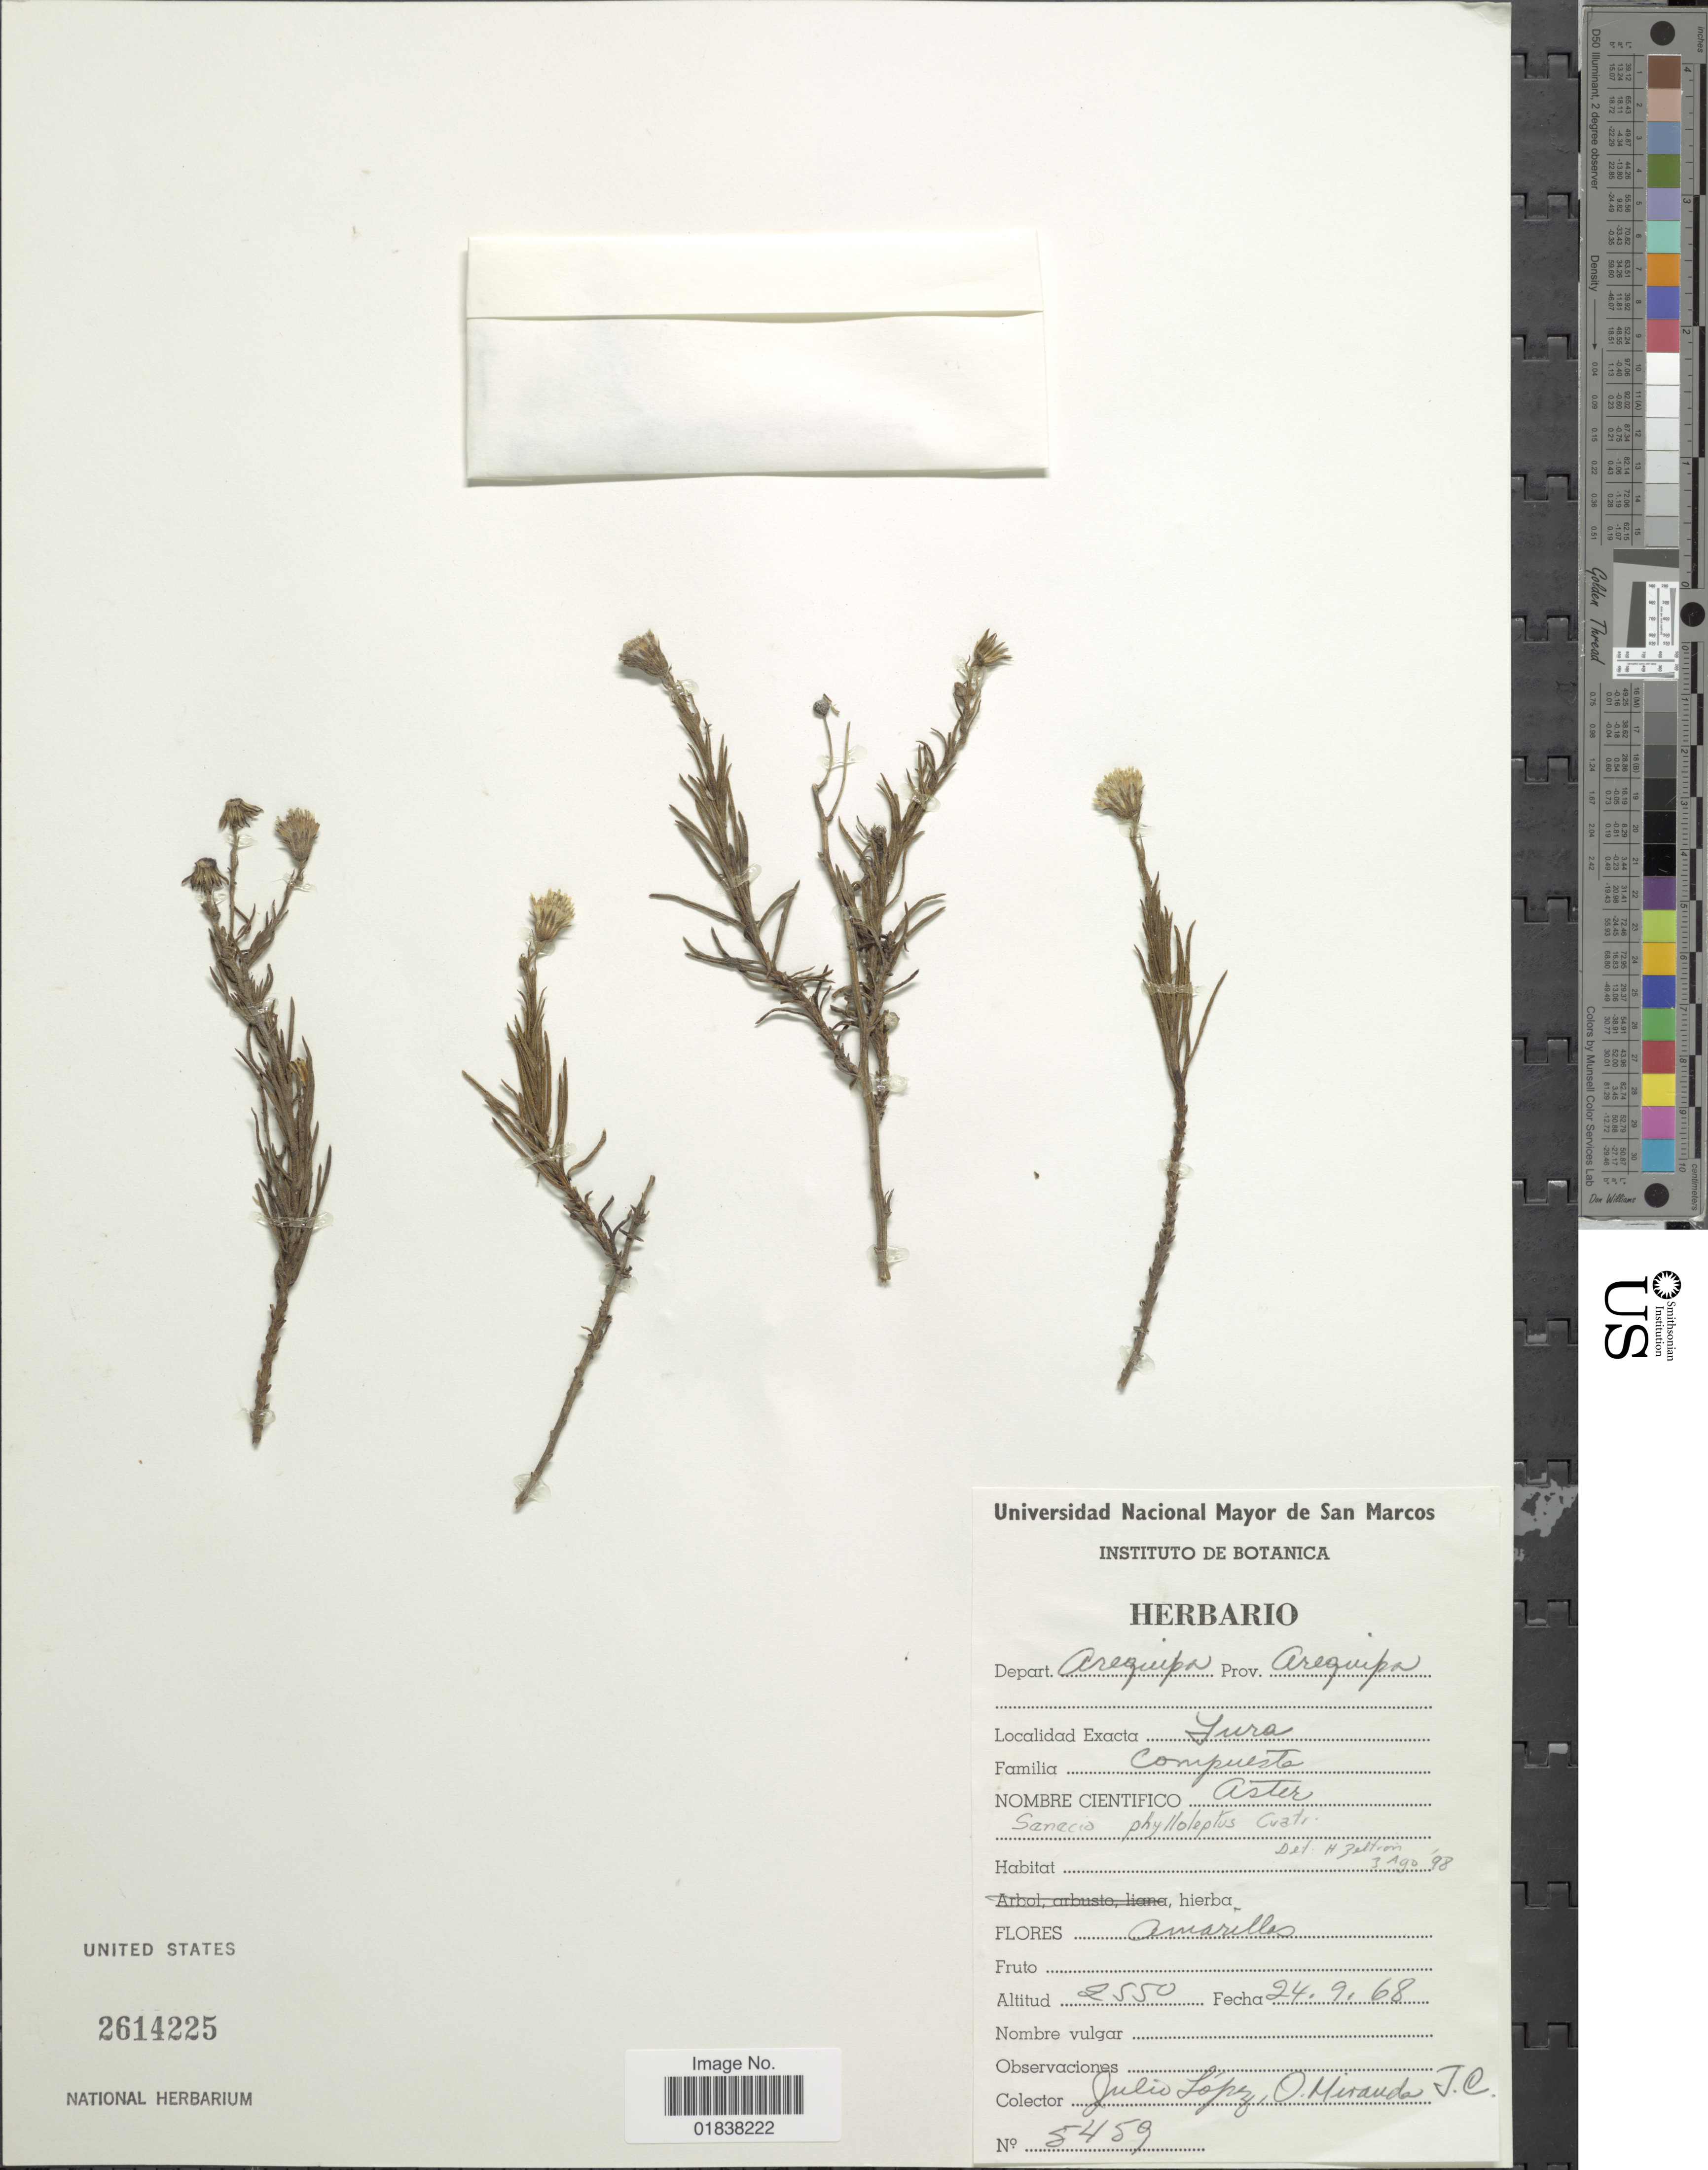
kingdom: Plantae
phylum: Tracheophyta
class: Magnoliopsida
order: Asterales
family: Asteraceae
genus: Senecio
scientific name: Senecio phylloleptus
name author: Cuatrec.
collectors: J. Lopez & O. Miranda J. C.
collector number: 5459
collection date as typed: Transcribed d/m/y: 24/9/68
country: Peru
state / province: Arequipa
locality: Prov. Arequipa, Yura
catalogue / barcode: US 2614225